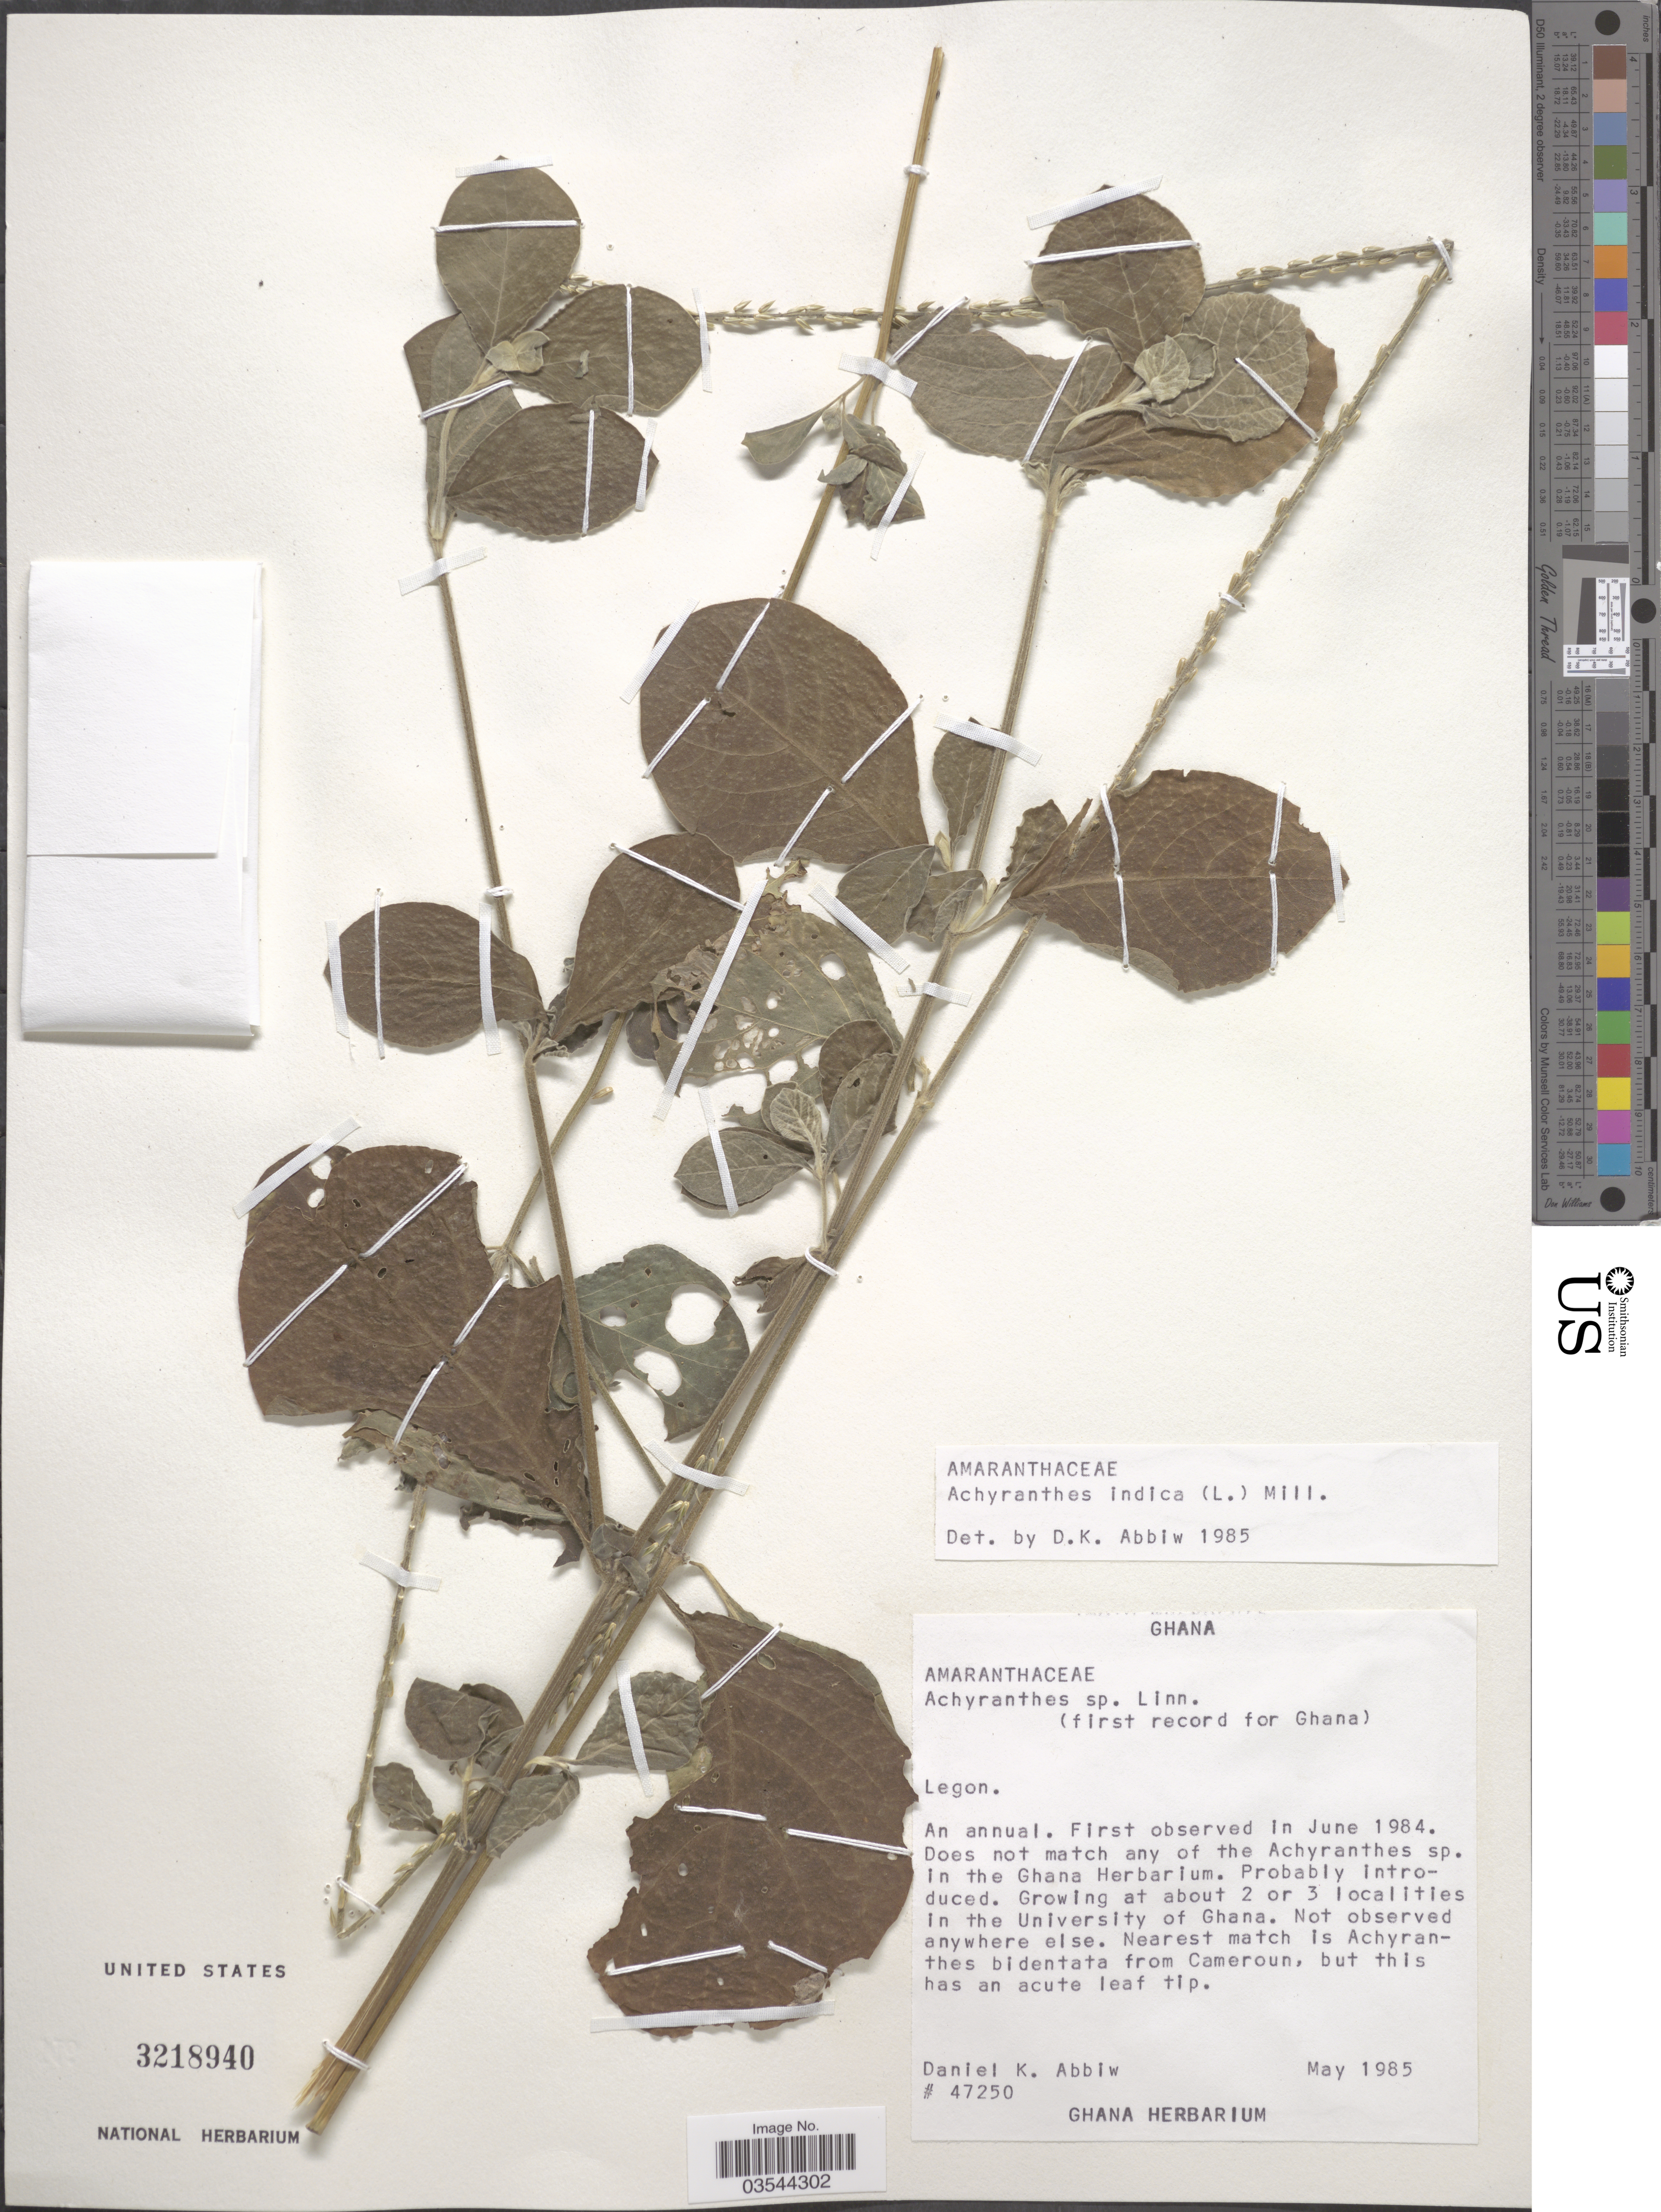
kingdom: Plantae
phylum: Tracheophyta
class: Magnoliopsida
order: Caryophyllales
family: Amaranthaceae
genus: Achyranthes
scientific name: Achyranthes aspera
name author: L.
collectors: D. K. Abbiw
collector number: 47250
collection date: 1985-05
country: Ghana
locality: Legon. Growing at about 2 or 3 localities in the University of Ghana. Nearest match is Achyranthes bidantate from Cameroun.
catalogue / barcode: US 3218940